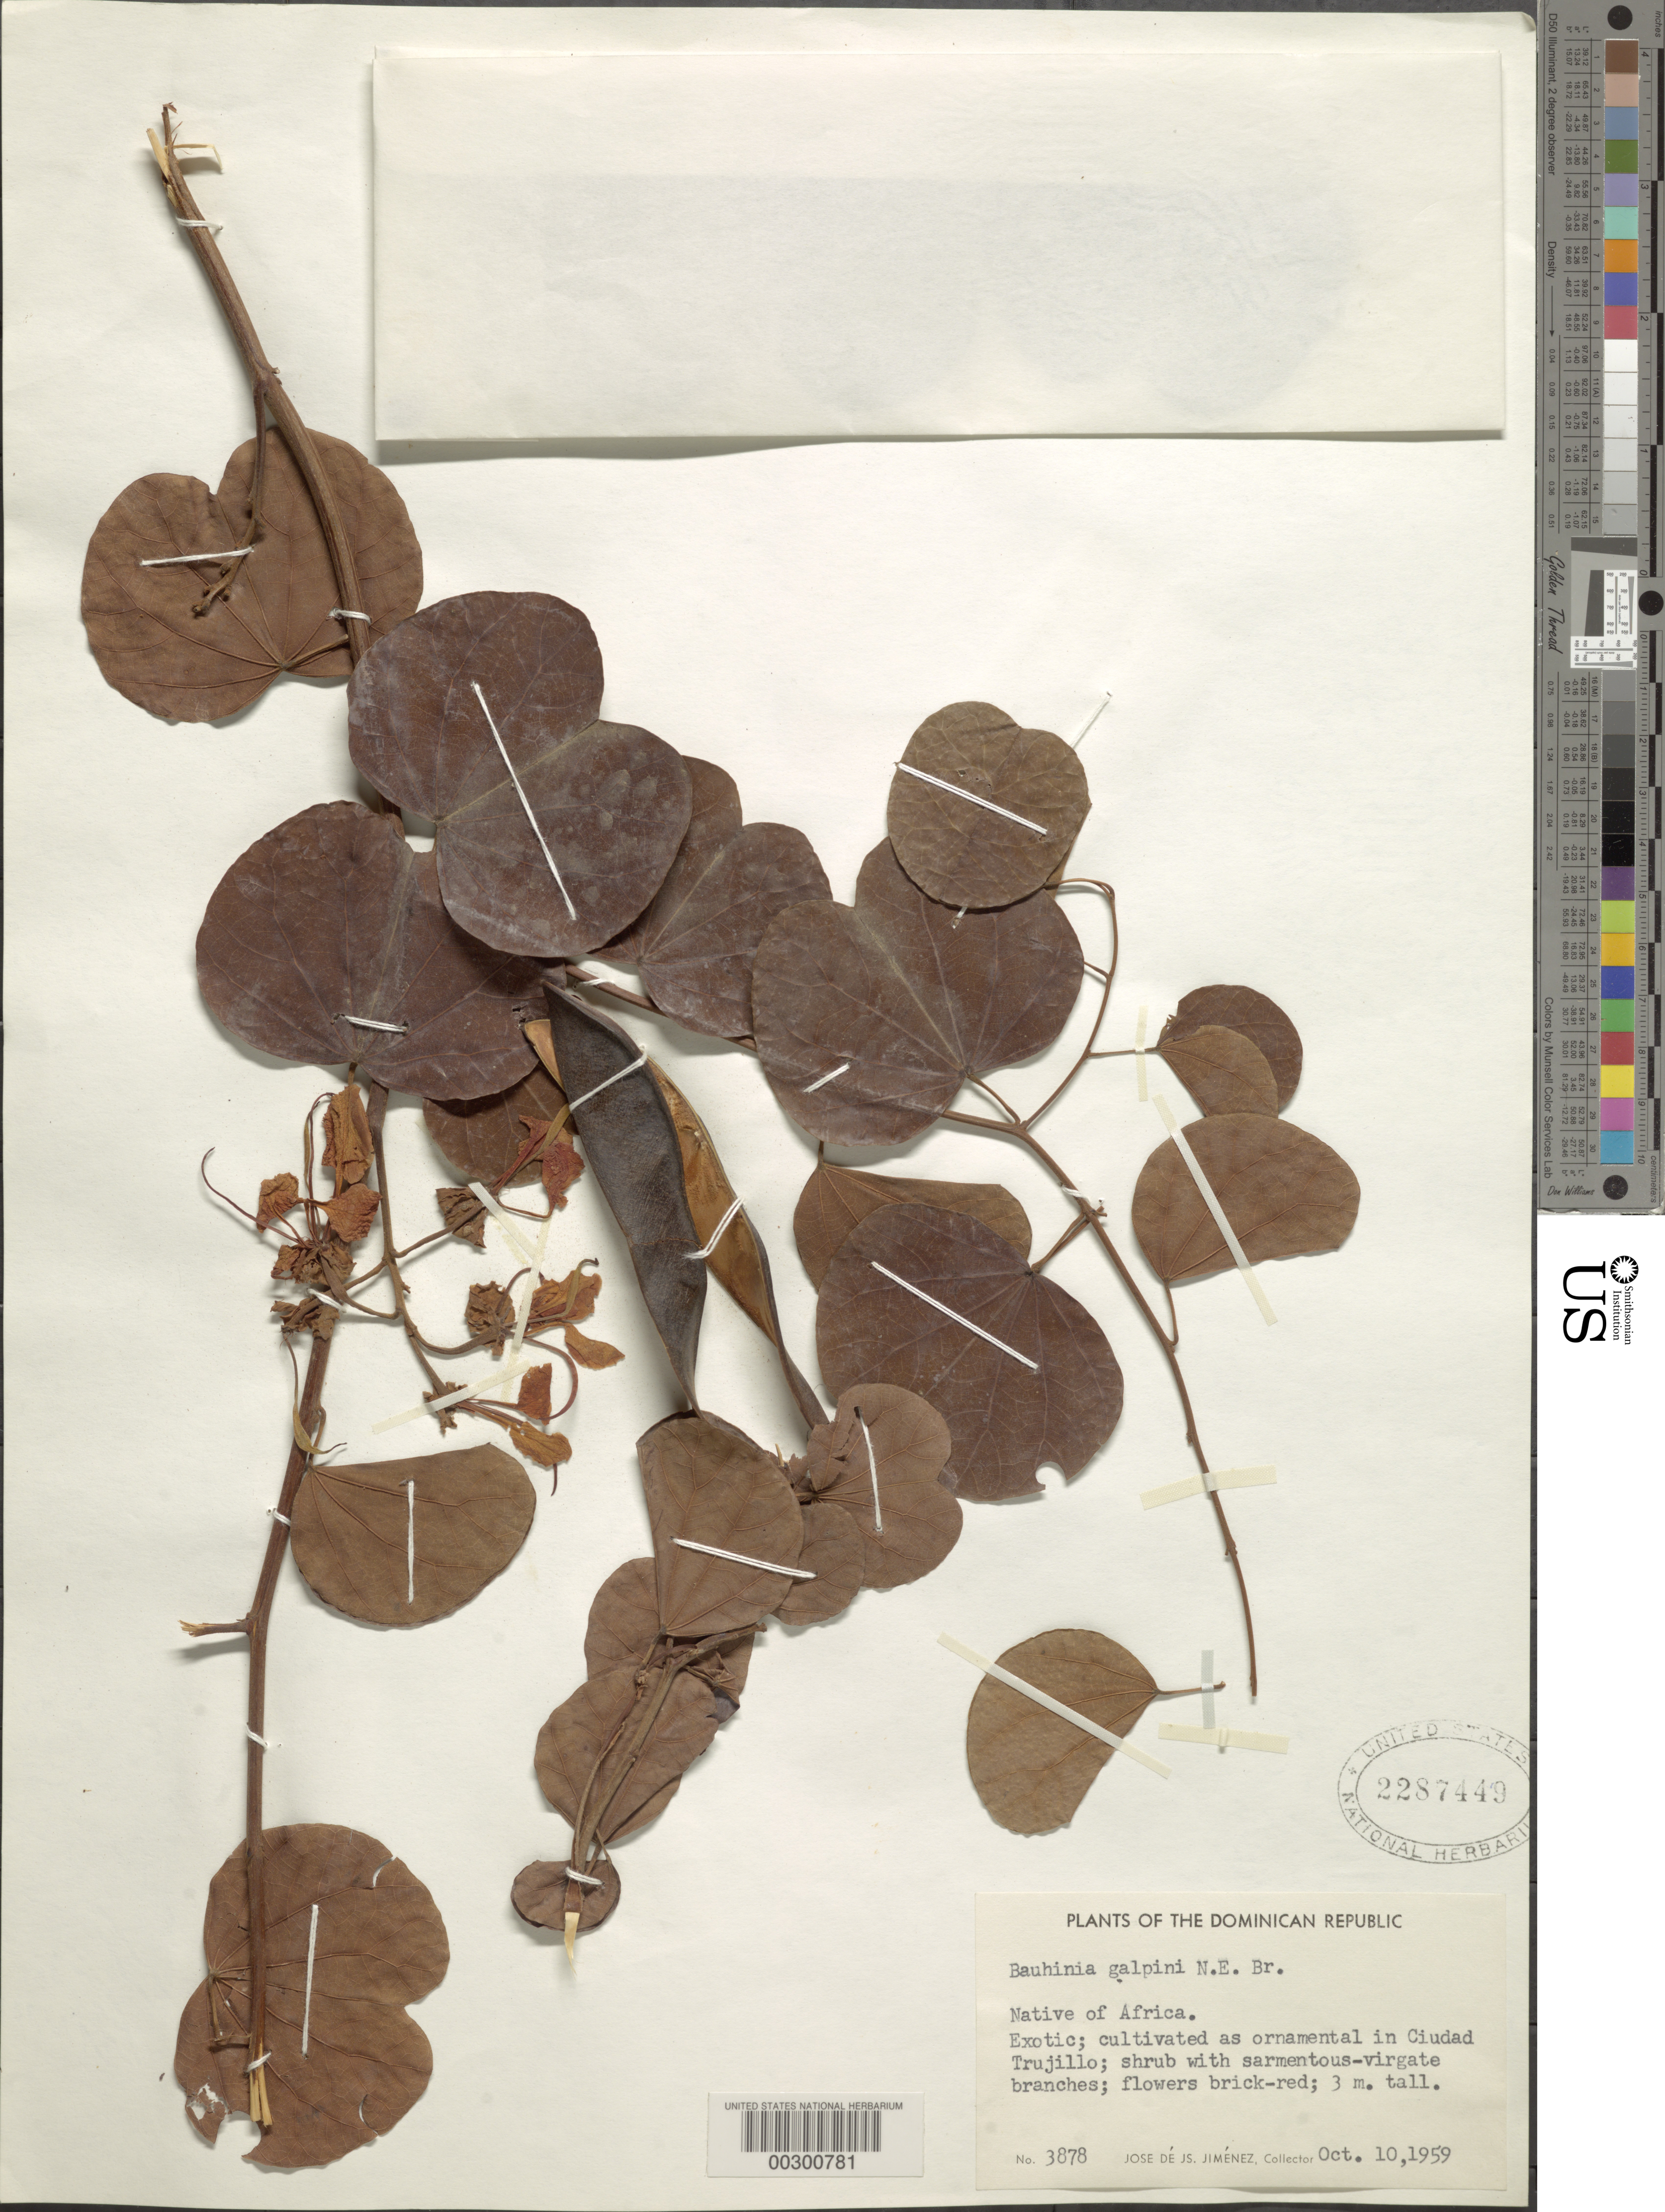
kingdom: Plantae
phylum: Tracheophyta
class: Magnoliopsida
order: Fabales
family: Fabaceae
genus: Bauhinia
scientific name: Bauhinia galpinii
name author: N.E. Br.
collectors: J. J. Jiménez Almonte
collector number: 3878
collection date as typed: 10 Oct 1959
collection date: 1959-10-10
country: Dominican Republic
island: Hispaniola Island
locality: Ciudad trujillo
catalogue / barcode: US 2287449